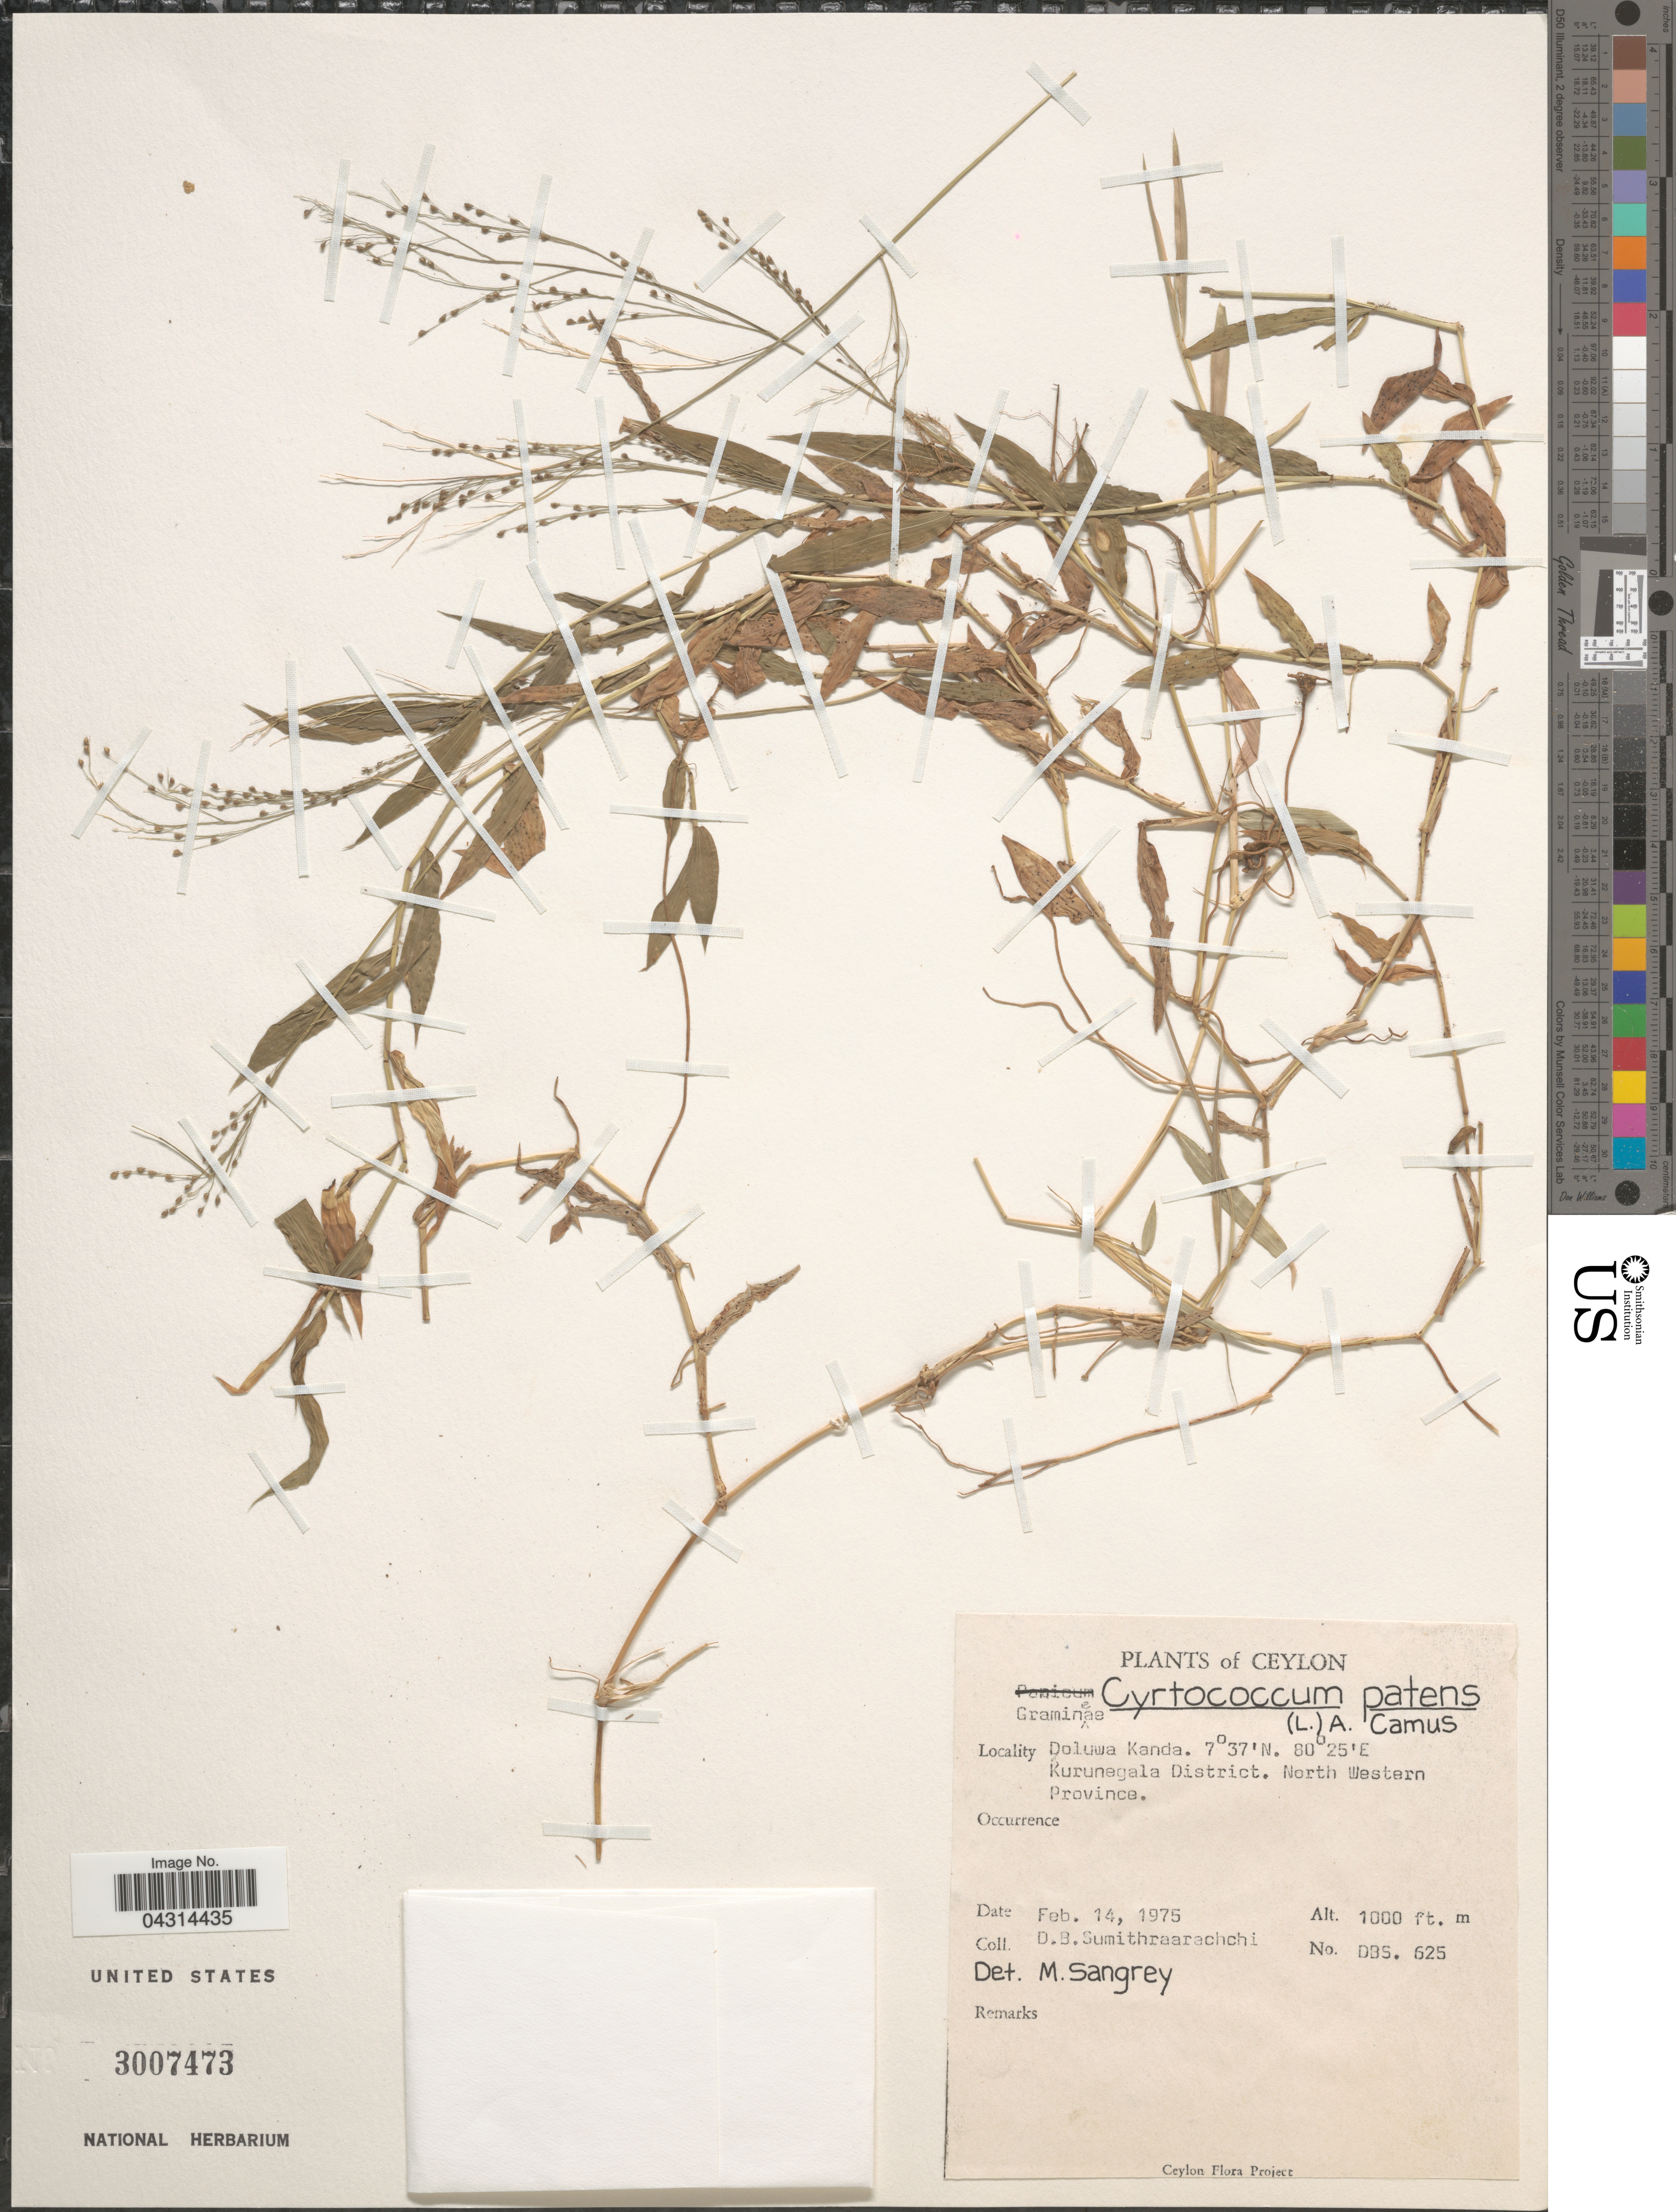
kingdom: Plantae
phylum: Tracheophyta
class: Liliopsida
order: Poales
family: Poaceae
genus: Cyrtococcum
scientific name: Cyrtococcum patens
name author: (L.) A. Camus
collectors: D. B. Sumithraarachchi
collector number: DBS. 625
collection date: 1975-02-14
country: Sri Lanka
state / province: North Western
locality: Ceylon. Doluwa Kanda. Kurunegale District.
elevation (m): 305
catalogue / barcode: US 3007473